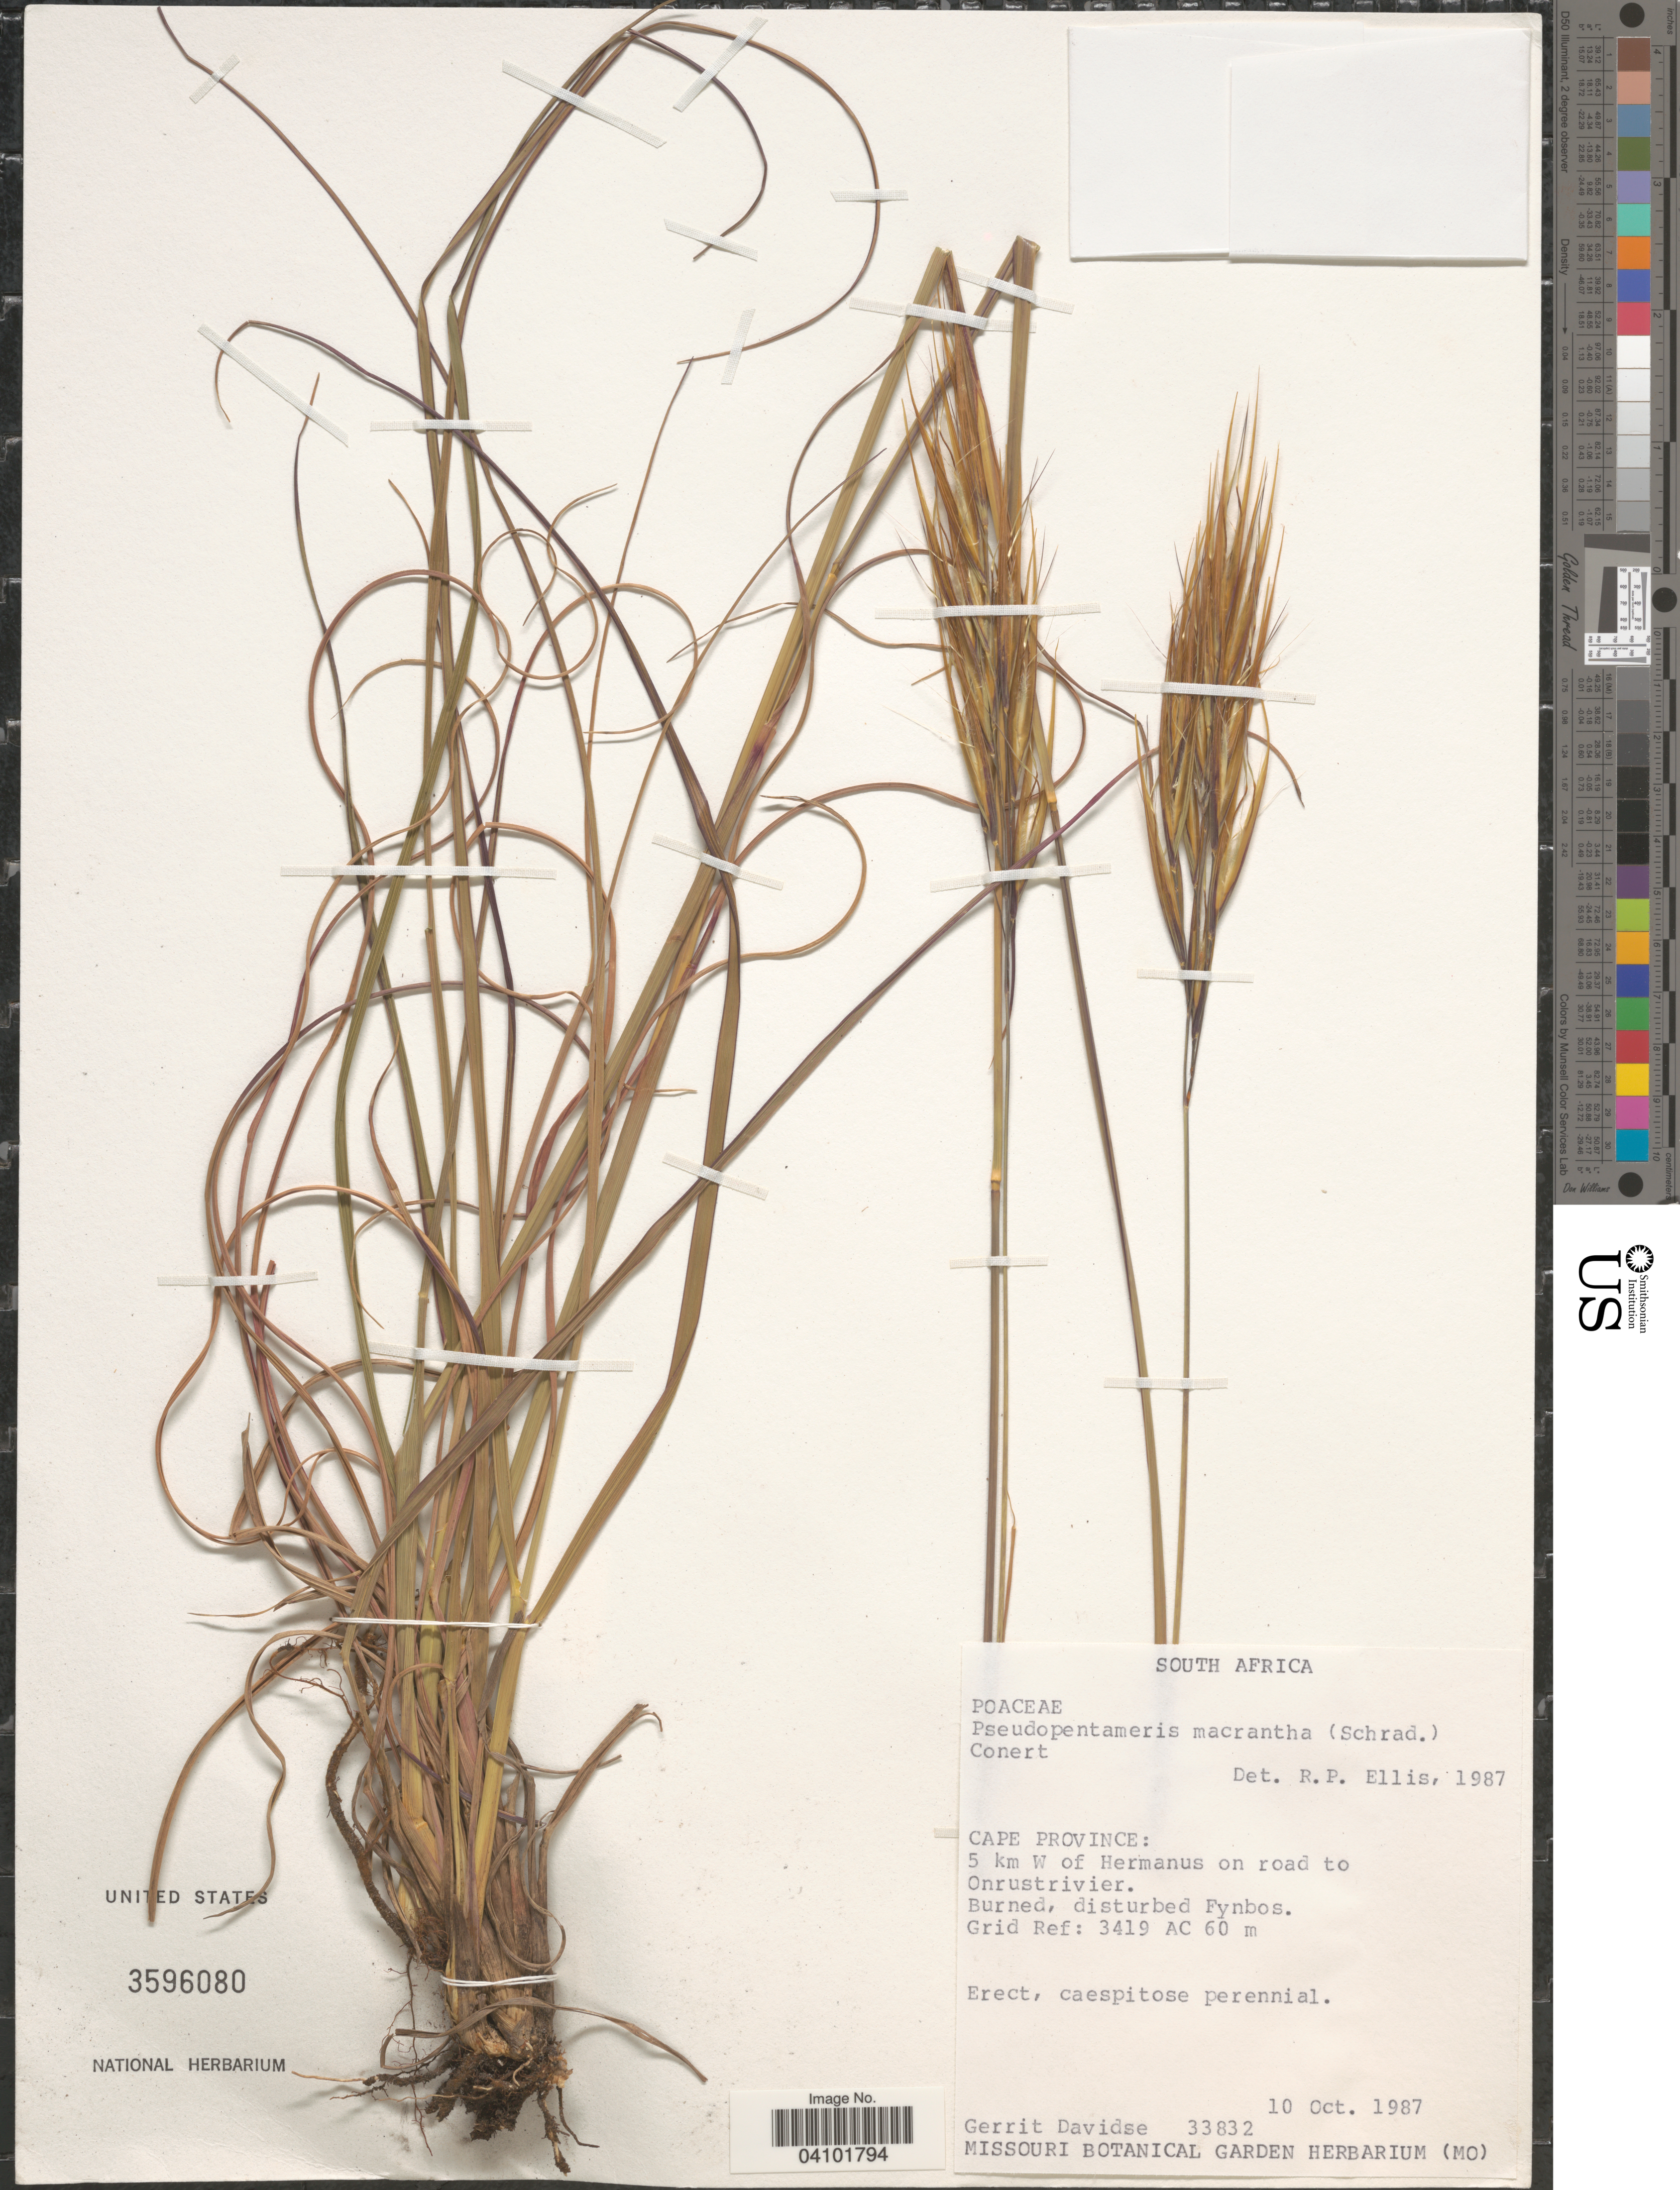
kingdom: Plantae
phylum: Tracheophyta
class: Liliopsida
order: Poales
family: Poaceae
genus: Pseudopentameris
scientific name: Pseudopentameris macrantha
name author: H.-J. Schrad.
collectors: G. Davidse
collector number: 33832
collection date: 1987-10-10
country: South Africa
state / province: Western Cape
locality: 5 km W of Hermanus on road to Onrustrivier. Grid Ref: 3419 AC.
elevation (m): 60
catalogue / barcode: US 3596080